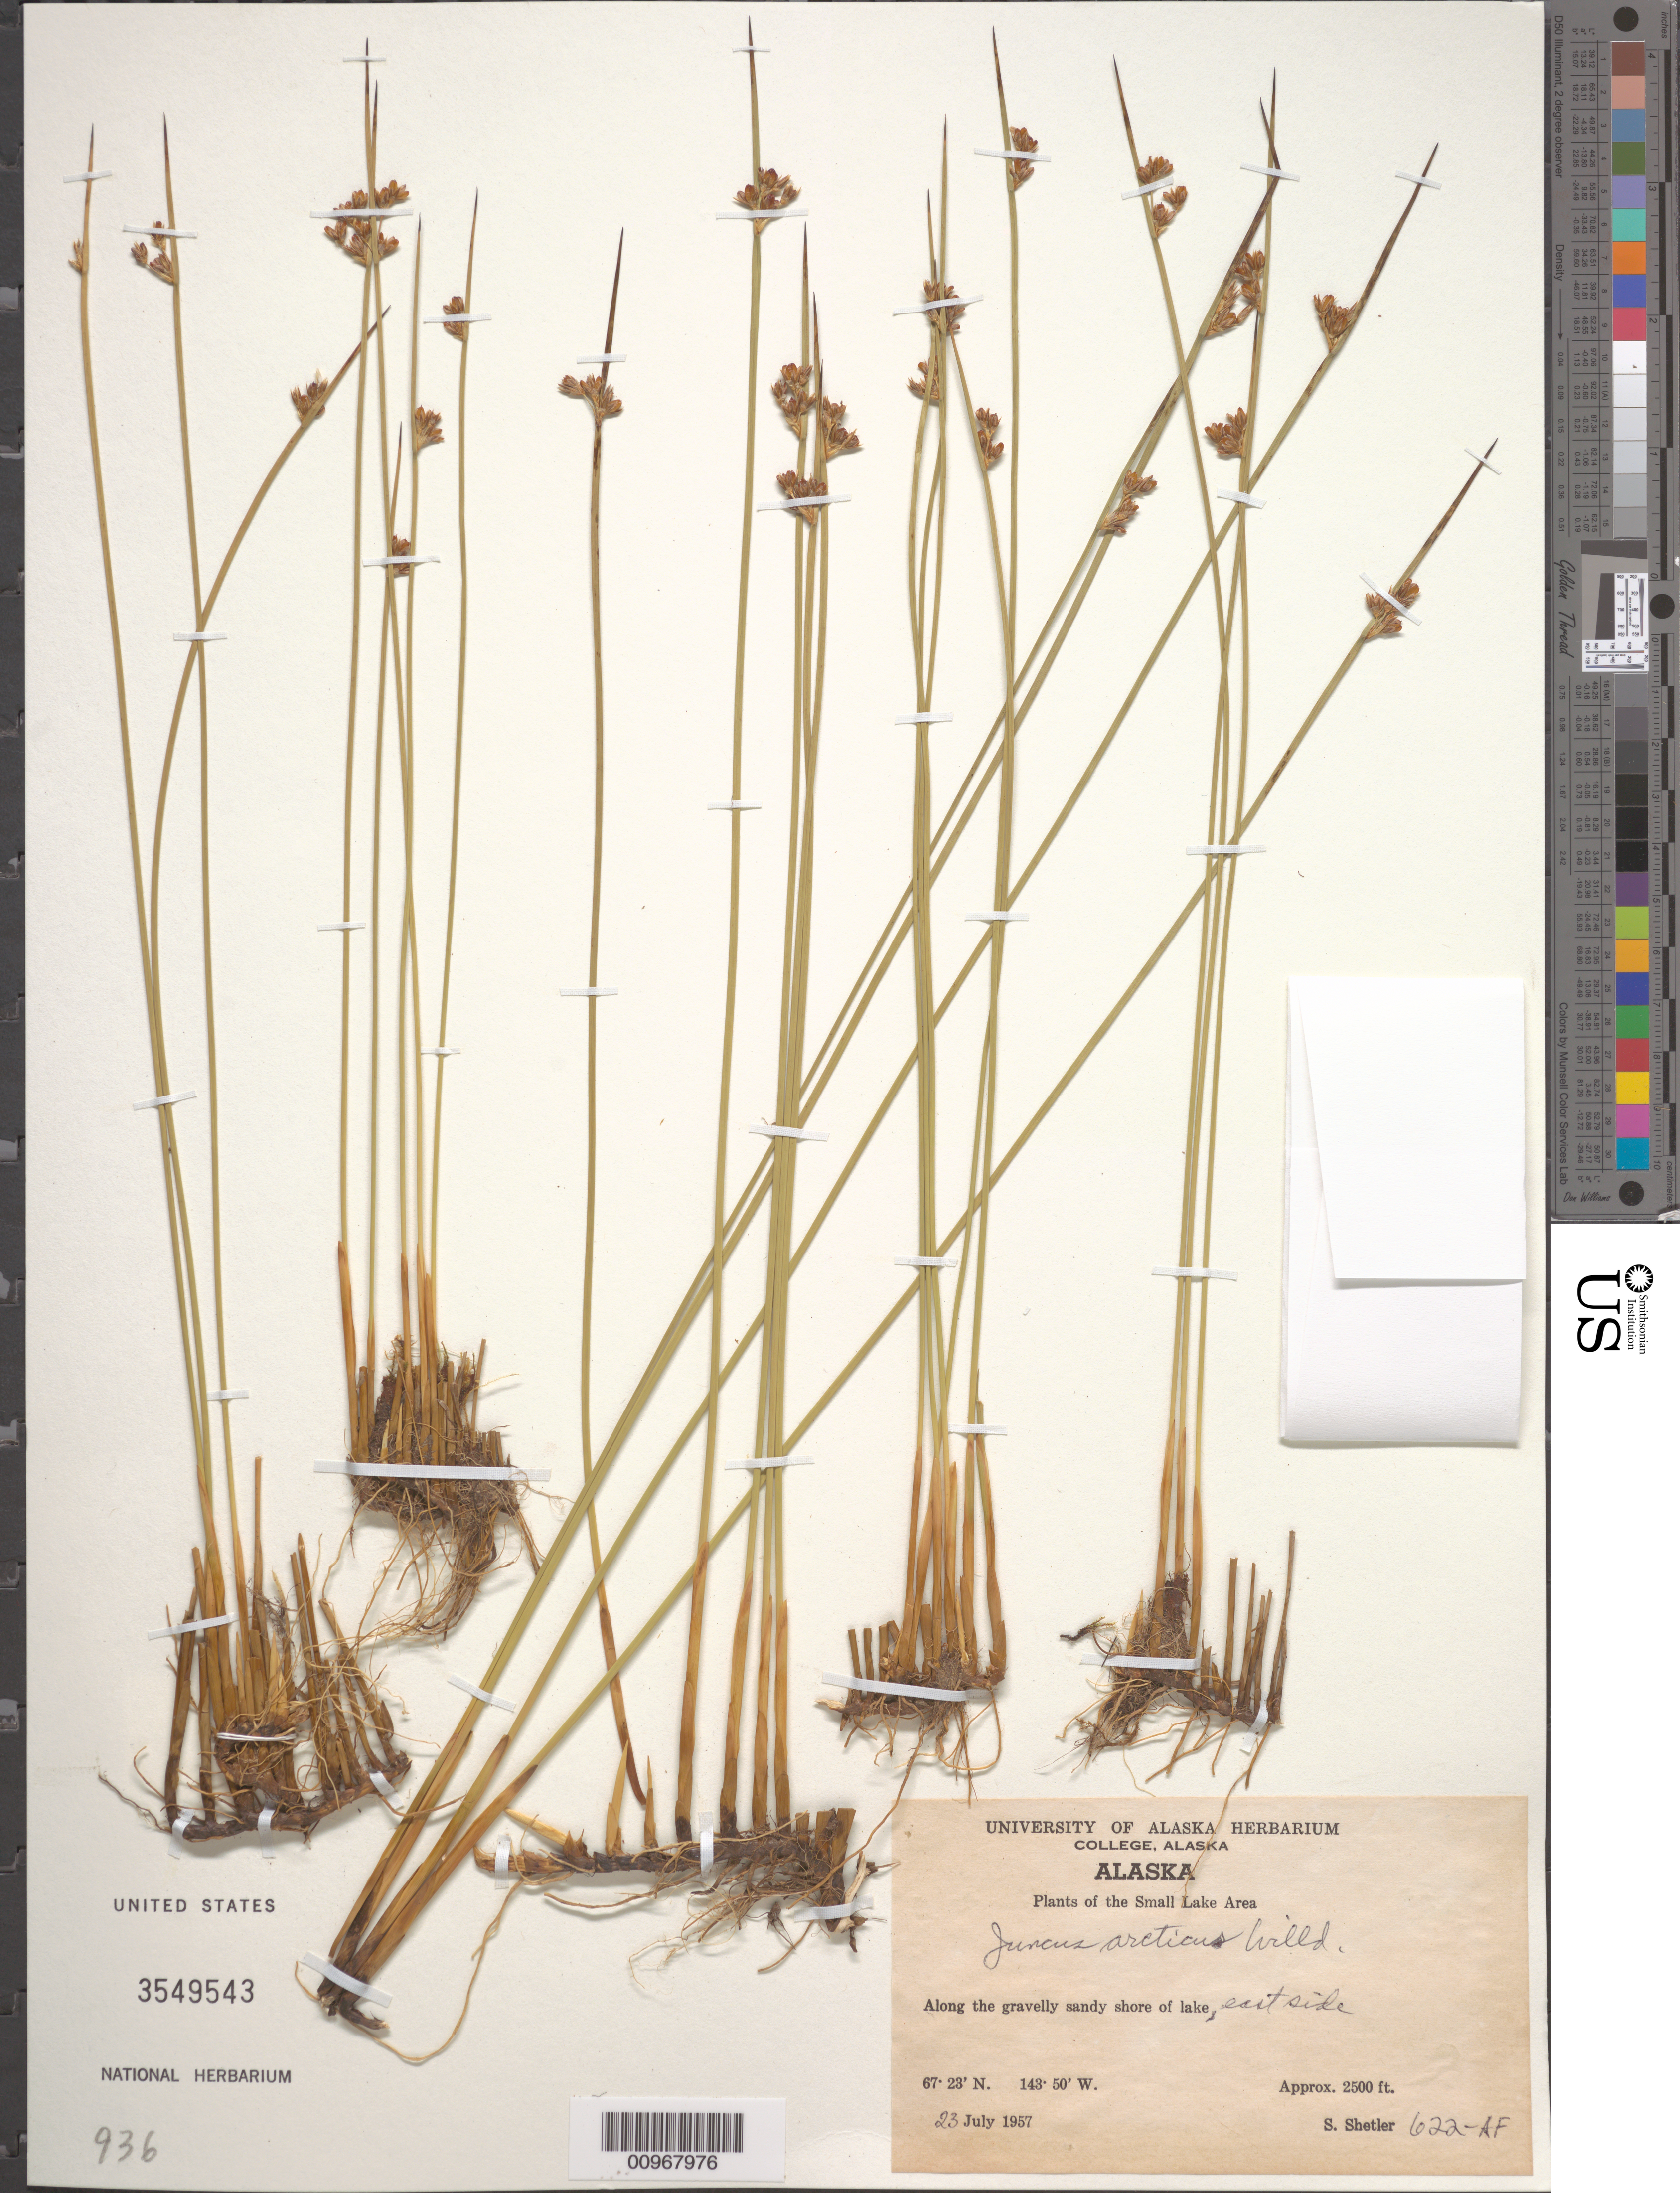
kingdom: Plantae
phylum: Tracheophyta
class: Liliopsida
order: Poales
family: Juncaceae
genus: Juncus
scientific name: Juncus arcticus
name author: Willd.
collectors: S. Shetler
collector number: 622-AF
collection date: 1957-07-23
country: United States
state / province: Alaska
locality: Small Lake Area. Along the gravelly sandy shore of lake, east side.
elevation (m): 762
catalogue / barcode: US 3549543